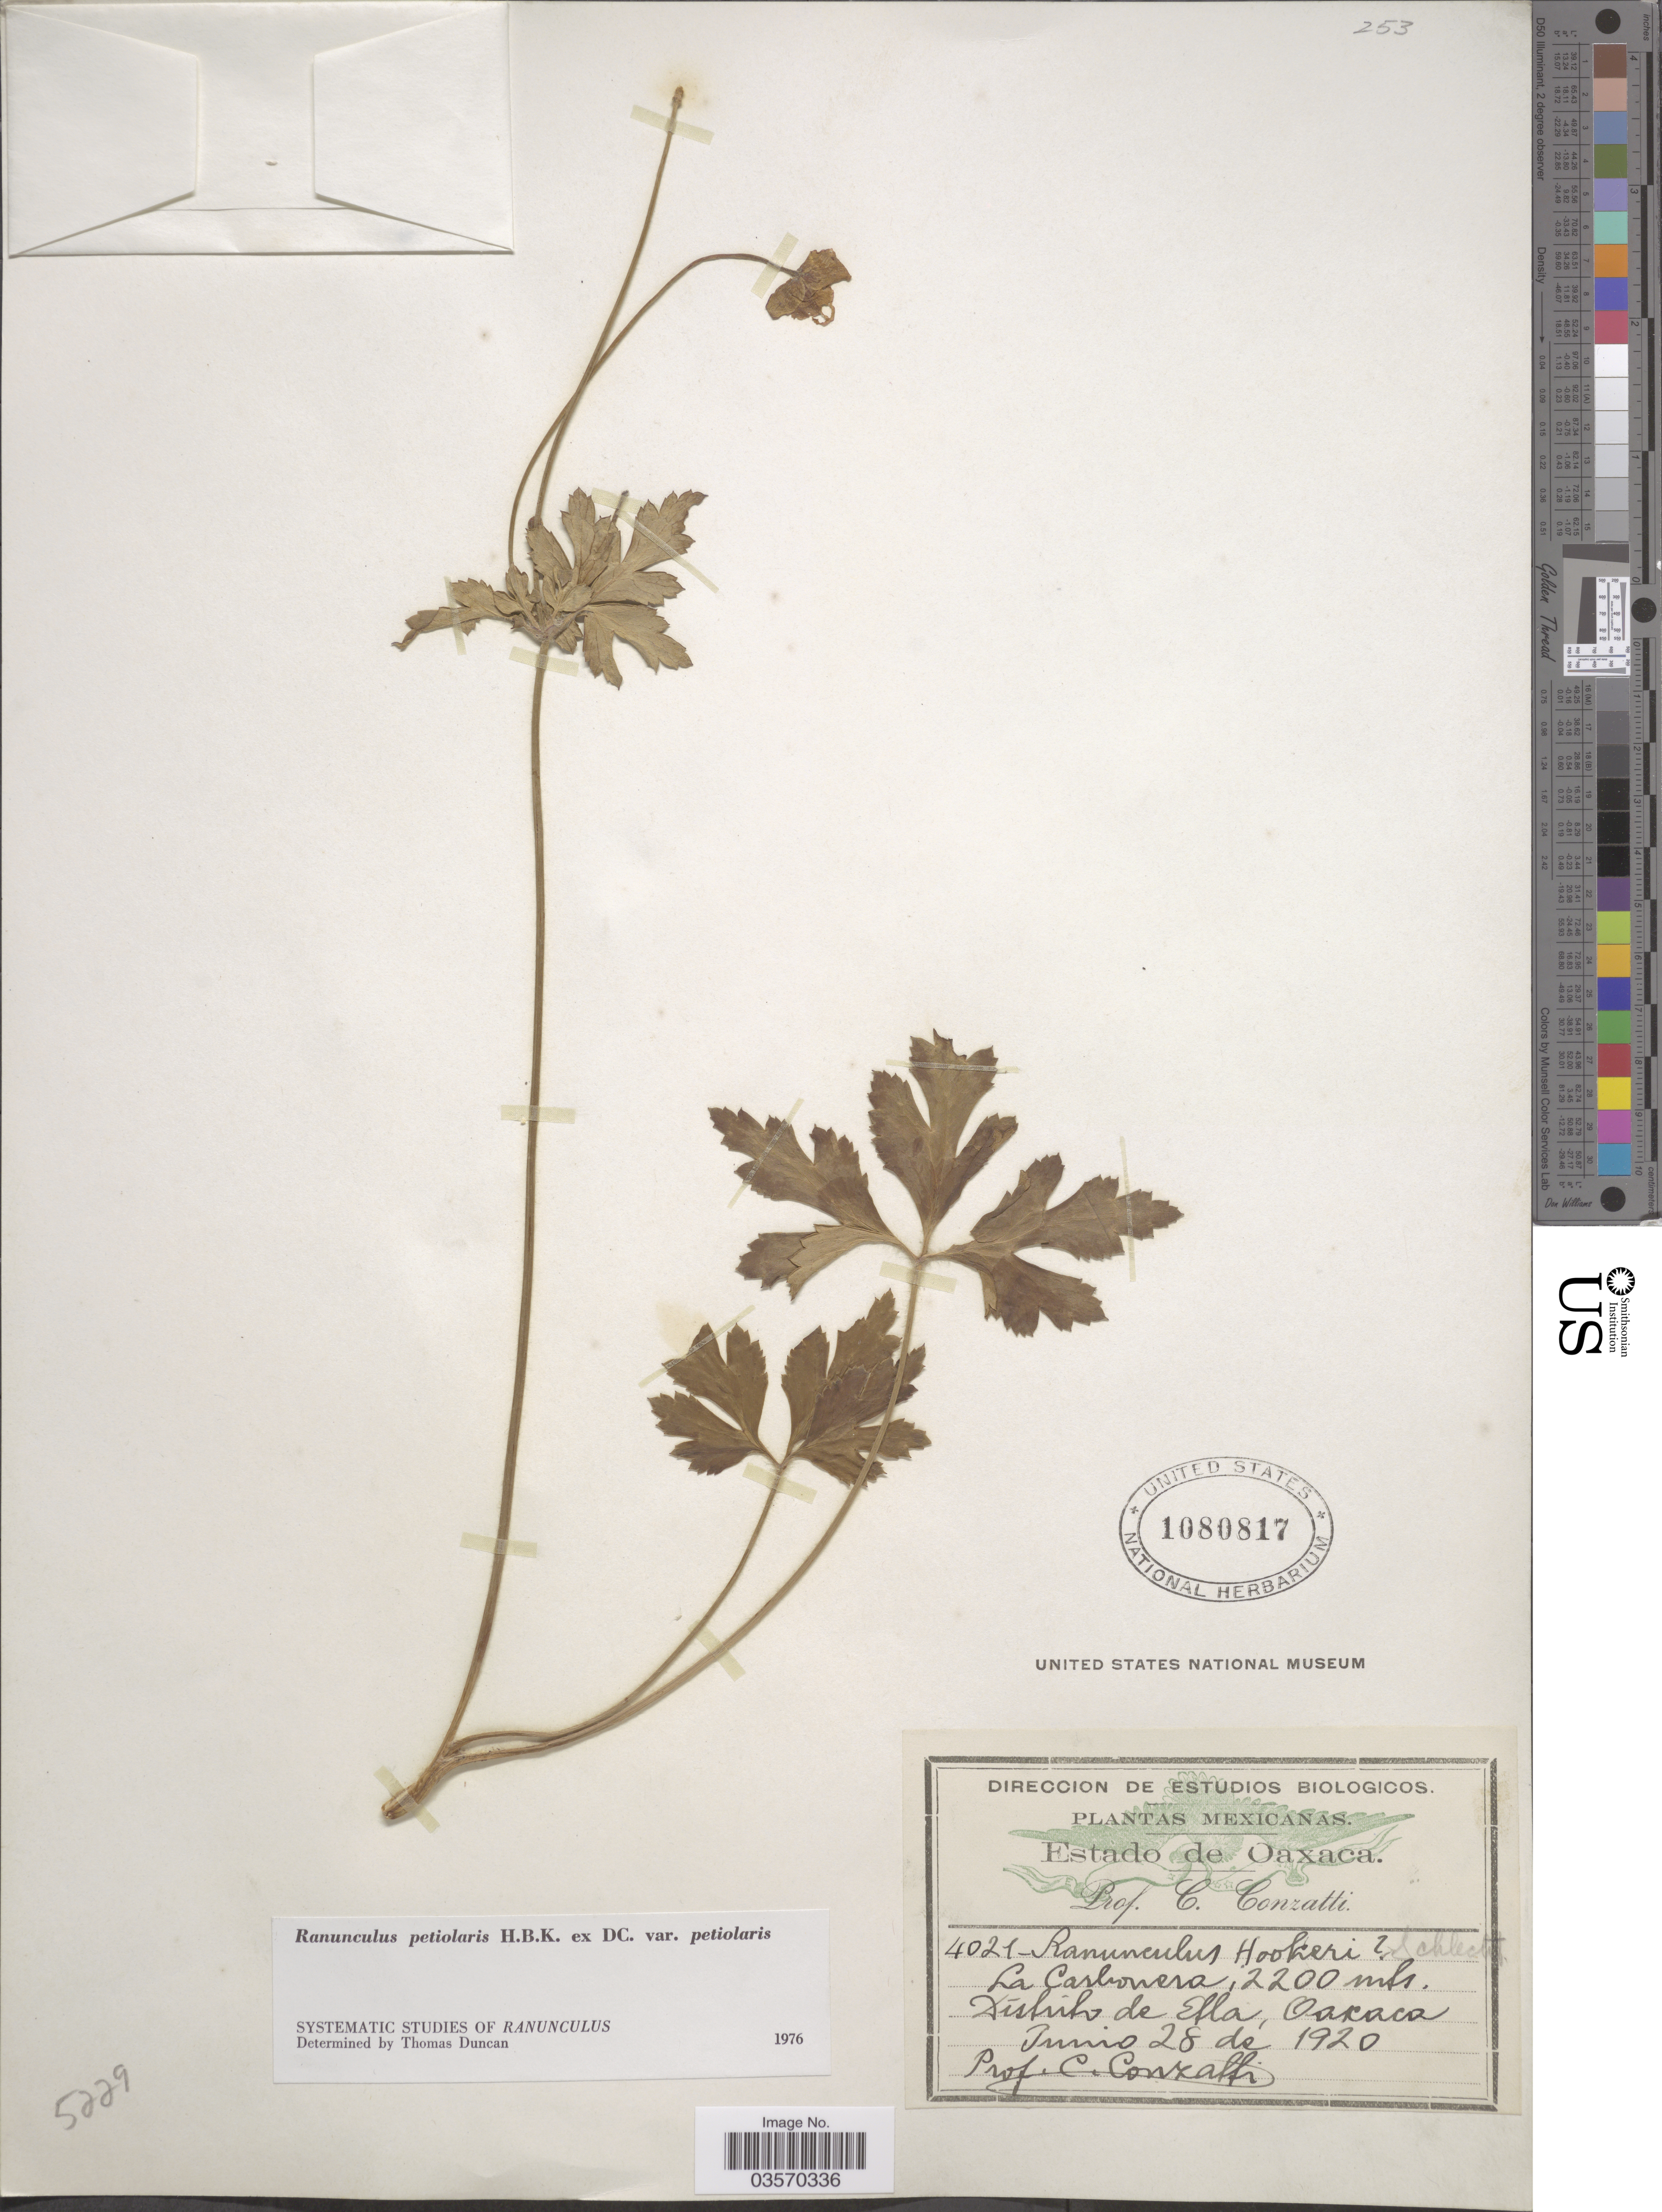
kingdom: Plantae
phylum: Tracheophyta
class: Magnoliopsida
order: Ranunculales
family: Ranunculaceae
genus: Ranunculus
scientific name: Ranunculus petiolaris var. petiolaris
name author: Kunth ex DC.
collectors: C. Conzatti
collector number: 4021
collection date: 1920-06-28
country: Mexico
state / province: Oaxaca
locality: La Carbonera, Distrito de Ella.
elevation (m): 2200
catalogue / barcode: US 1080817